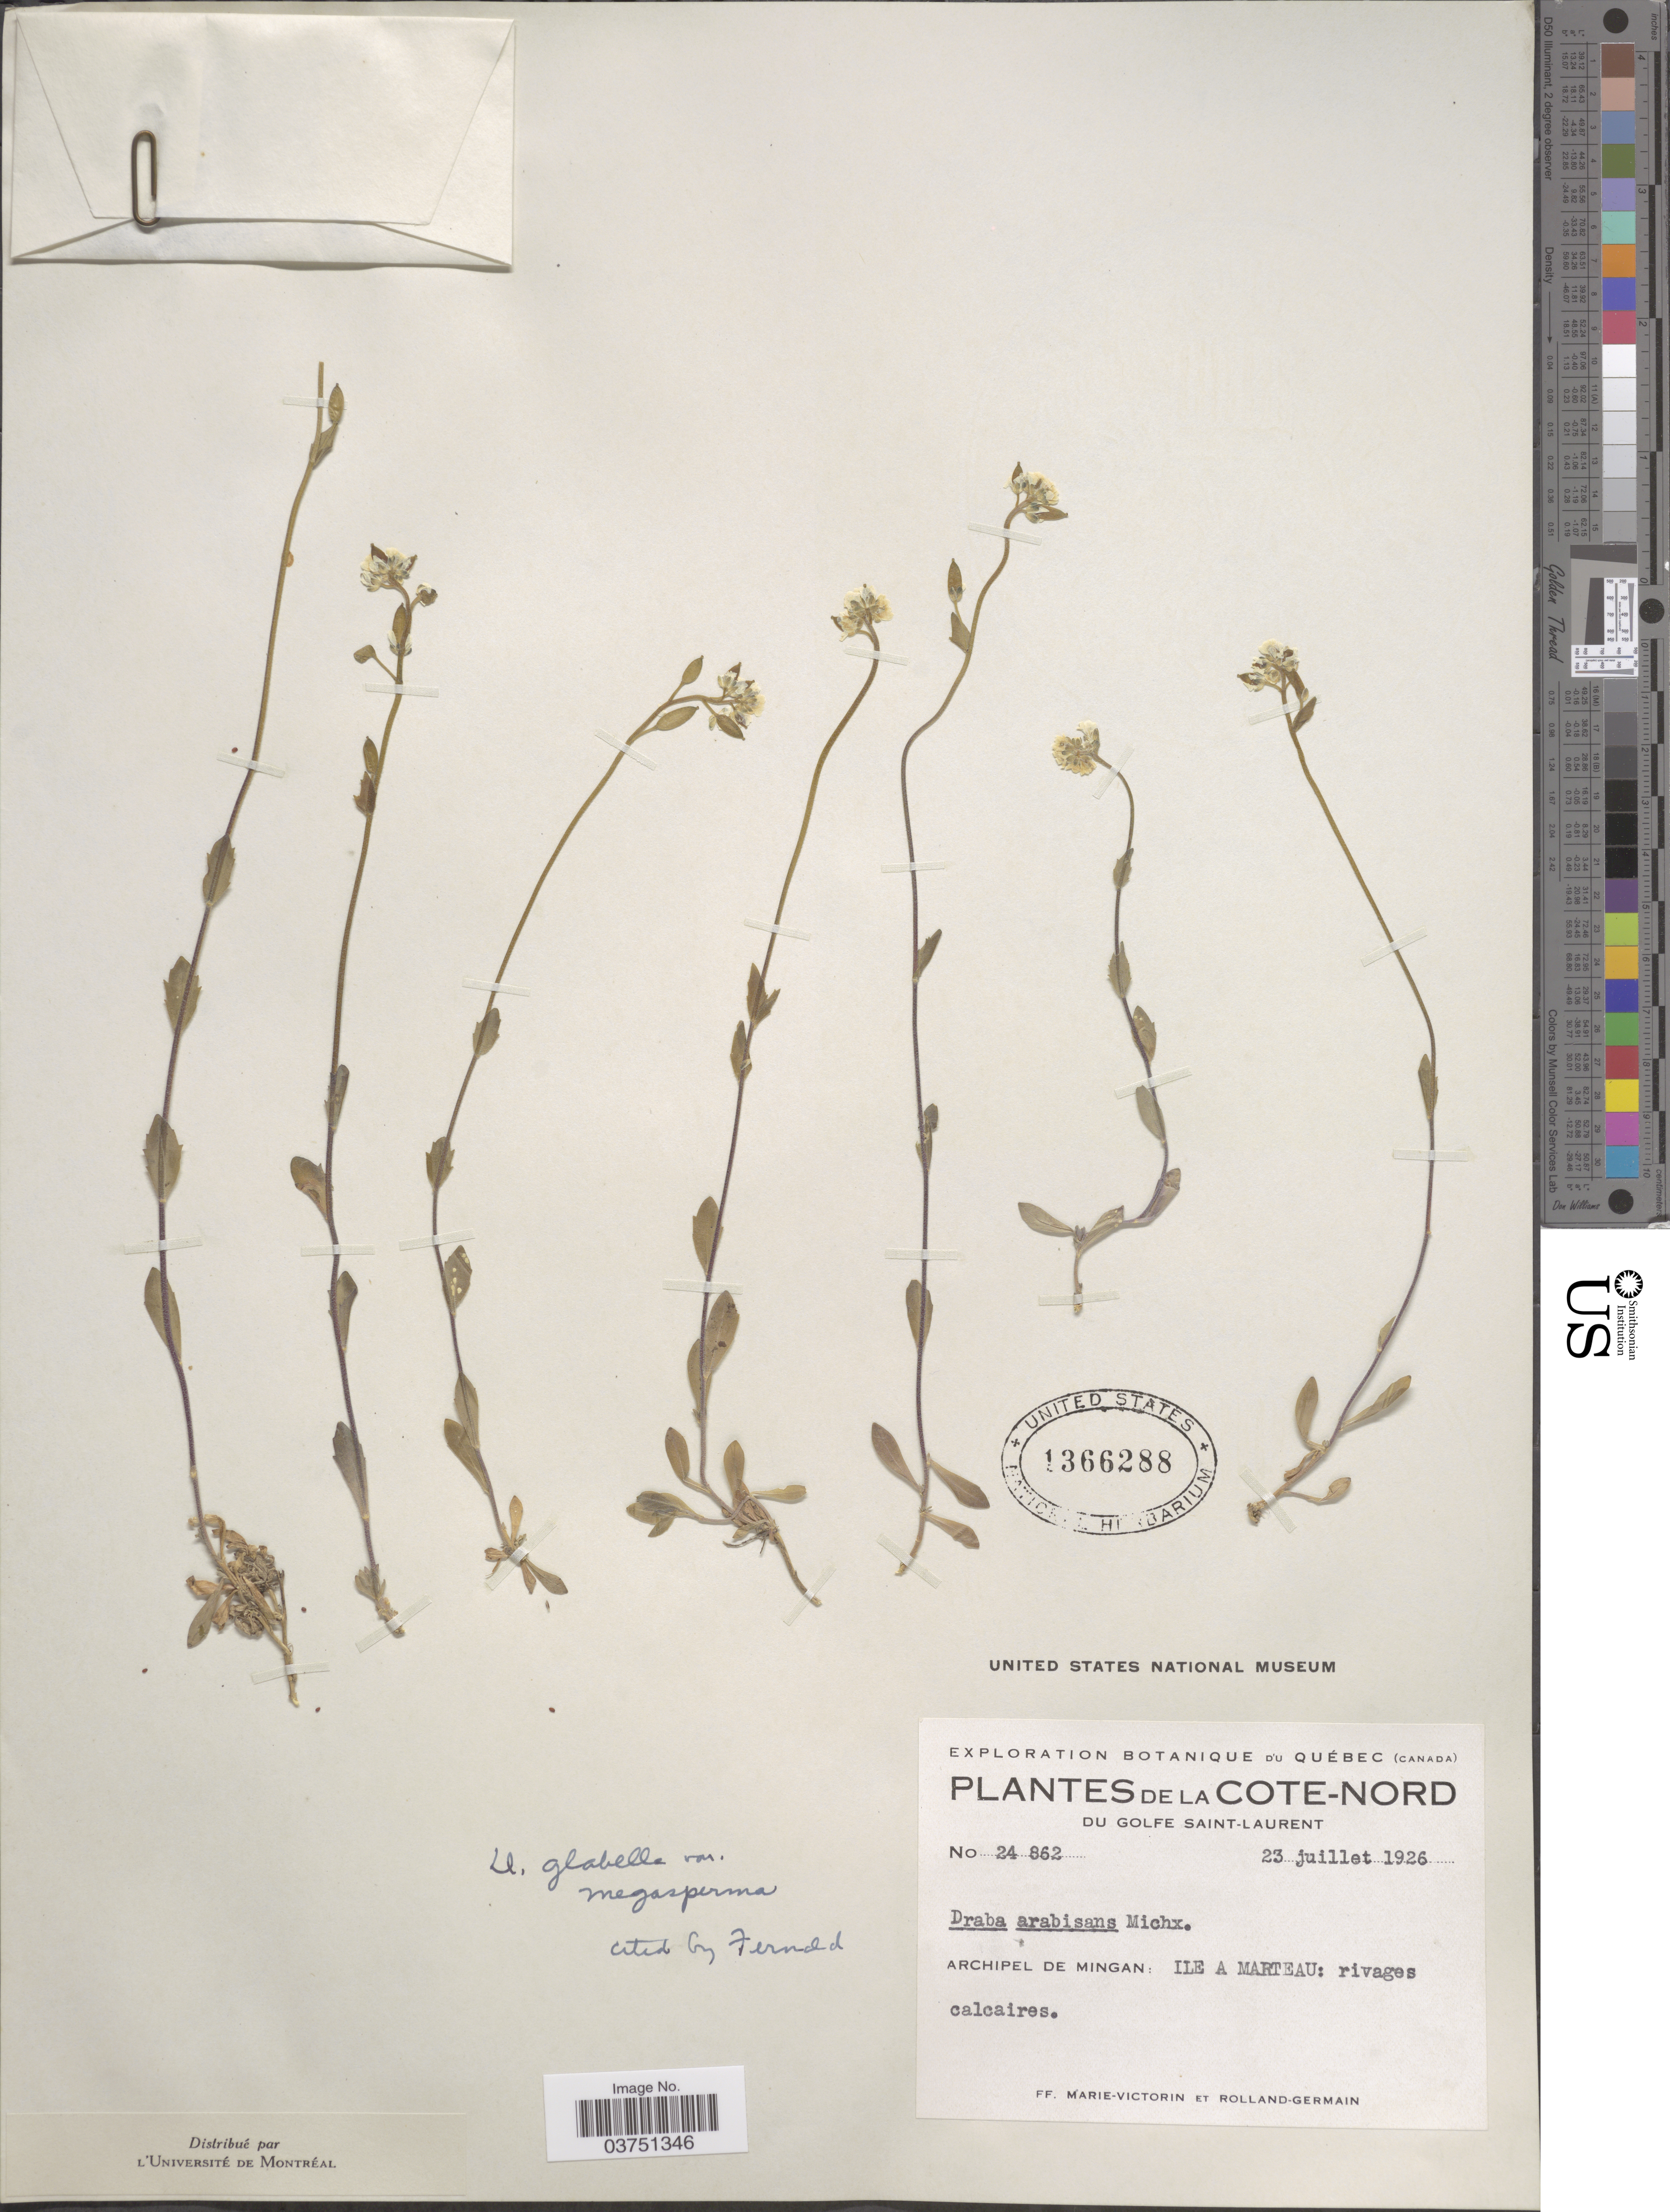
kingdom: Plantae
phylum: Tracheophyta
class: Magnoliopsida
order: Brassicales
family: Brassicaceae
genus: Draba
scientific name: Draba glabella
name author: Pursh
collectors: F. Marie-Victorin & Rolland-Germain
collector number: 24862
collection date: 1926-07-23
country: Canada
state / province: Quebec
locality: La Cote-Nord du Golfe Saint-Laurent. Archipel De Mingan: Ile A Marteau.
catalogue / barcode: US 1366288